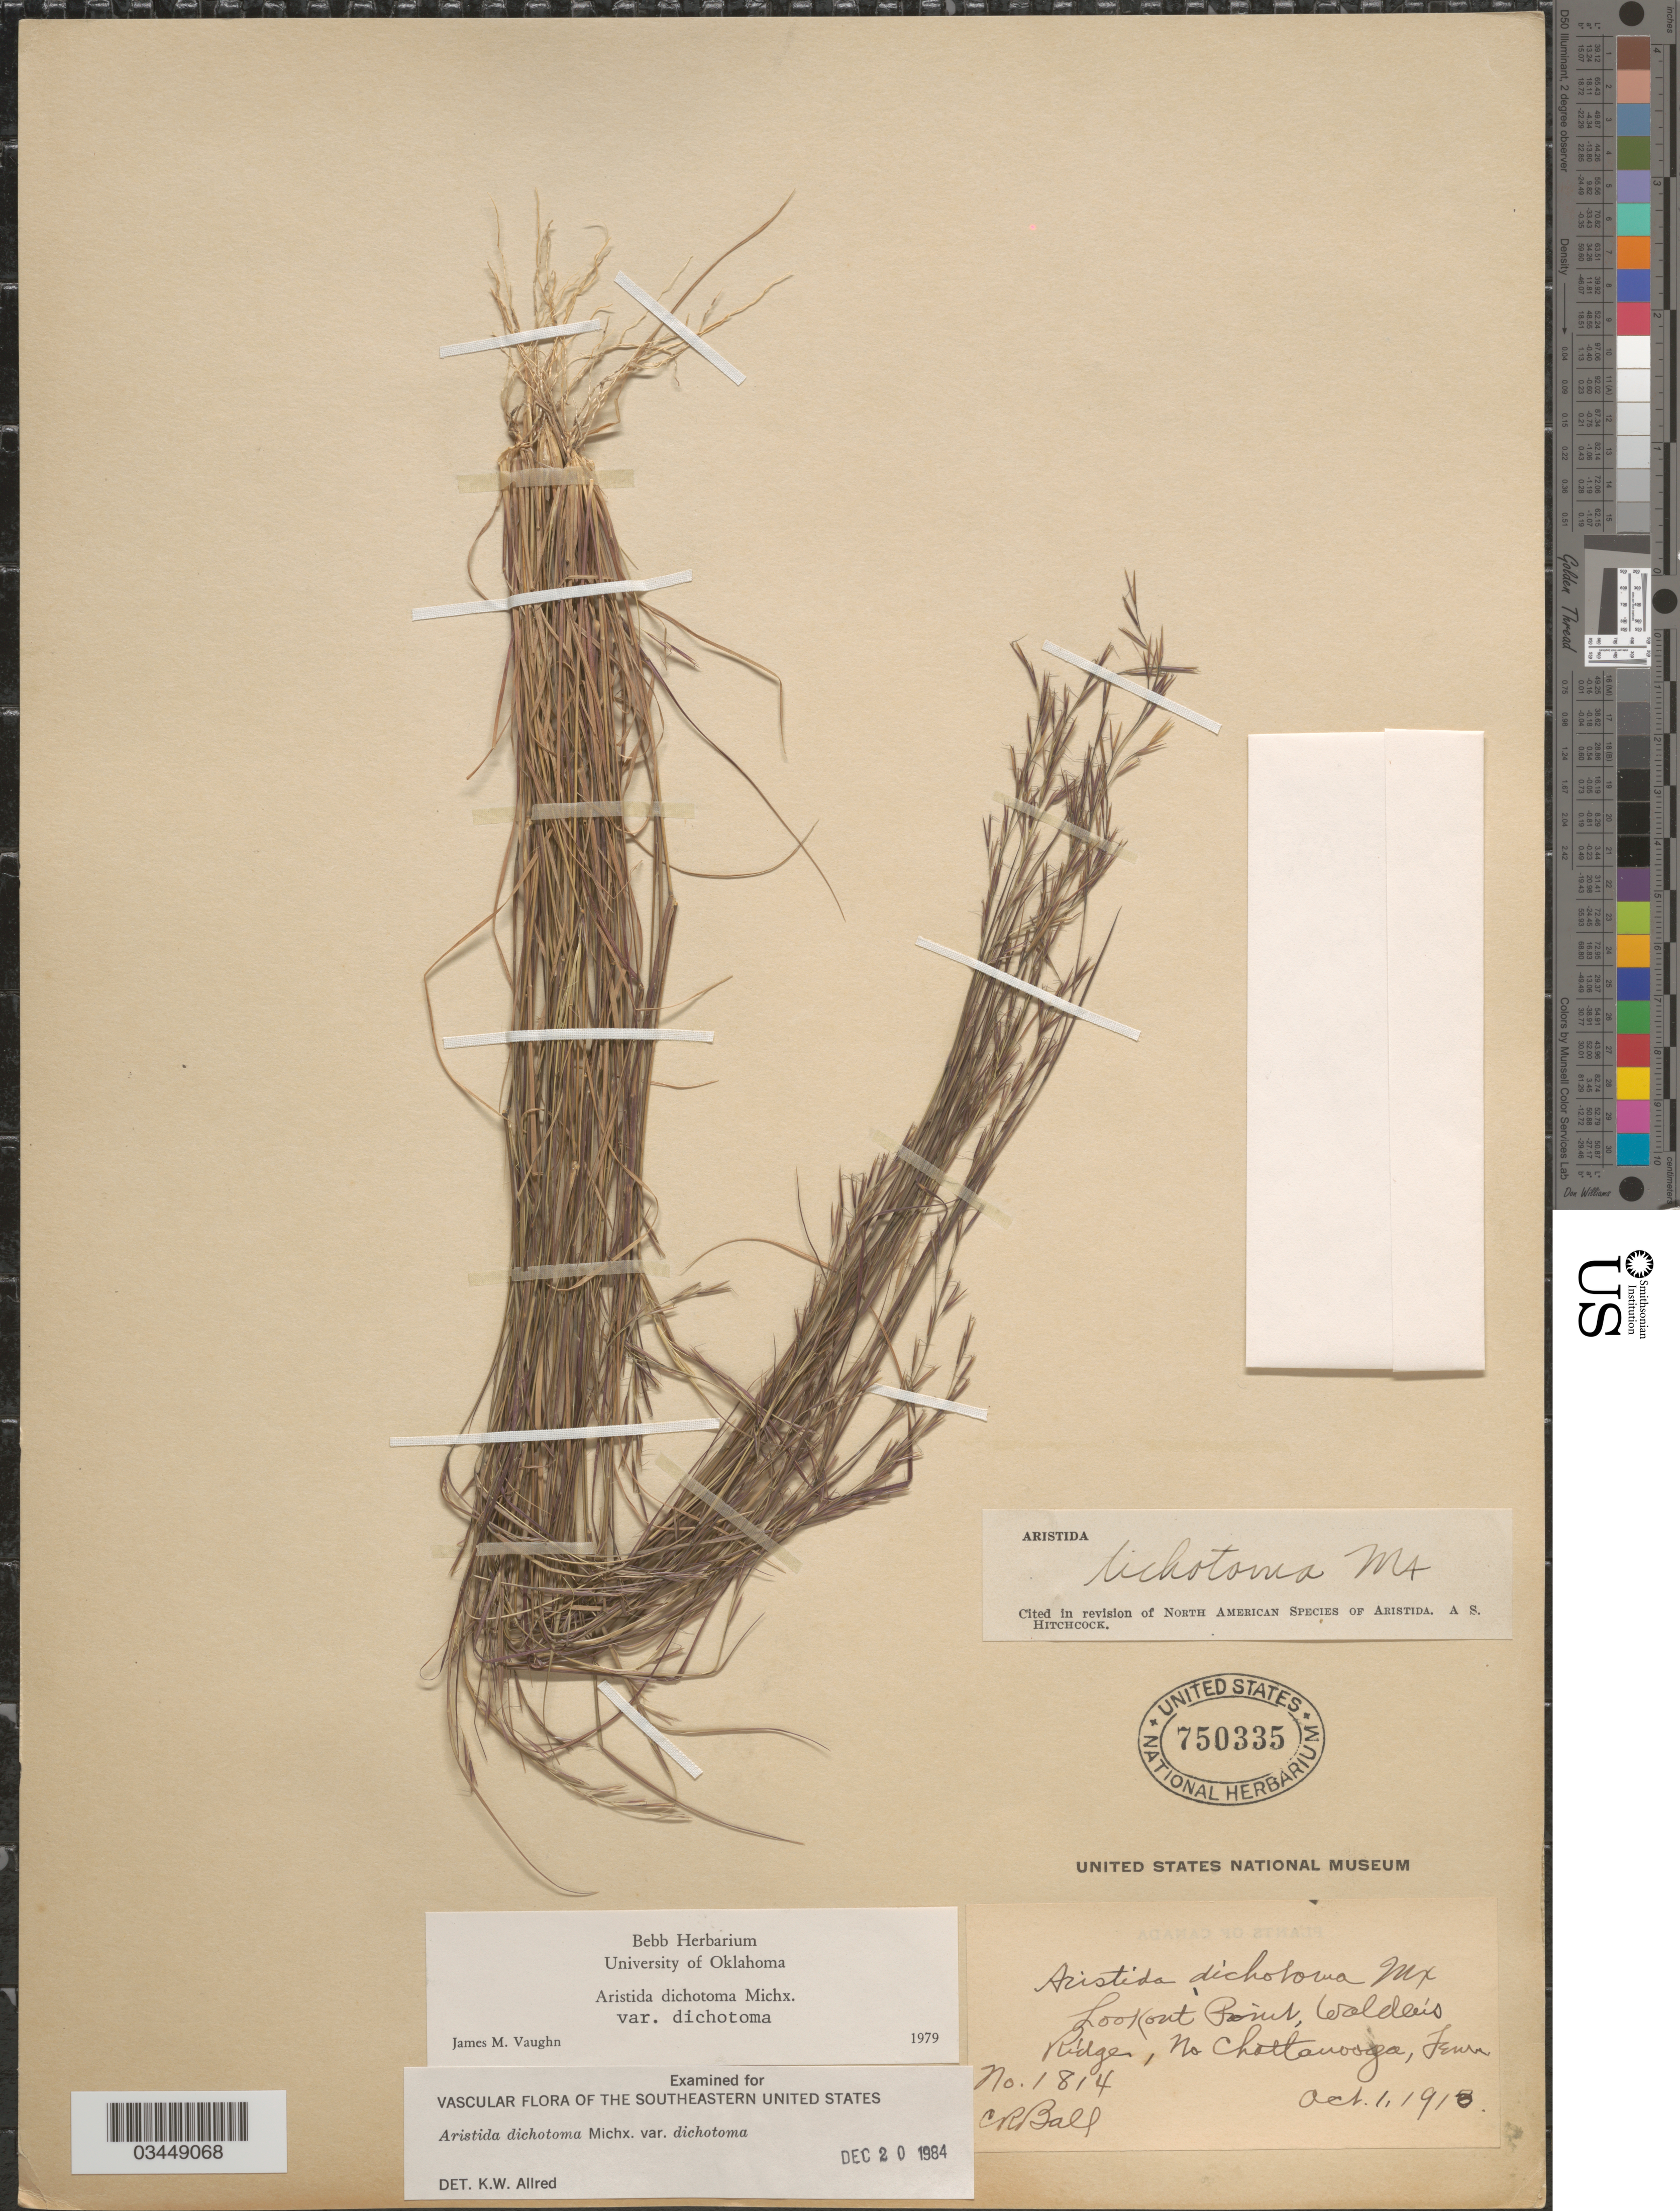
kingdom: Plantae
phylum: Tracheophyta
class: Liliopsida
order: Poales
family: Poaceae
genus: Aristida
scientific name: Aristida dichotoma var. dichotoma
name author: Michx.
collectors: C. R. Ball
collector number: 1814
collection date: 1910-10-01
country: United States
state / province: Tennessee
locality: Lookout Point, Walden's Ridge, No Chattanooga.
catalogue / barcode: US 750335